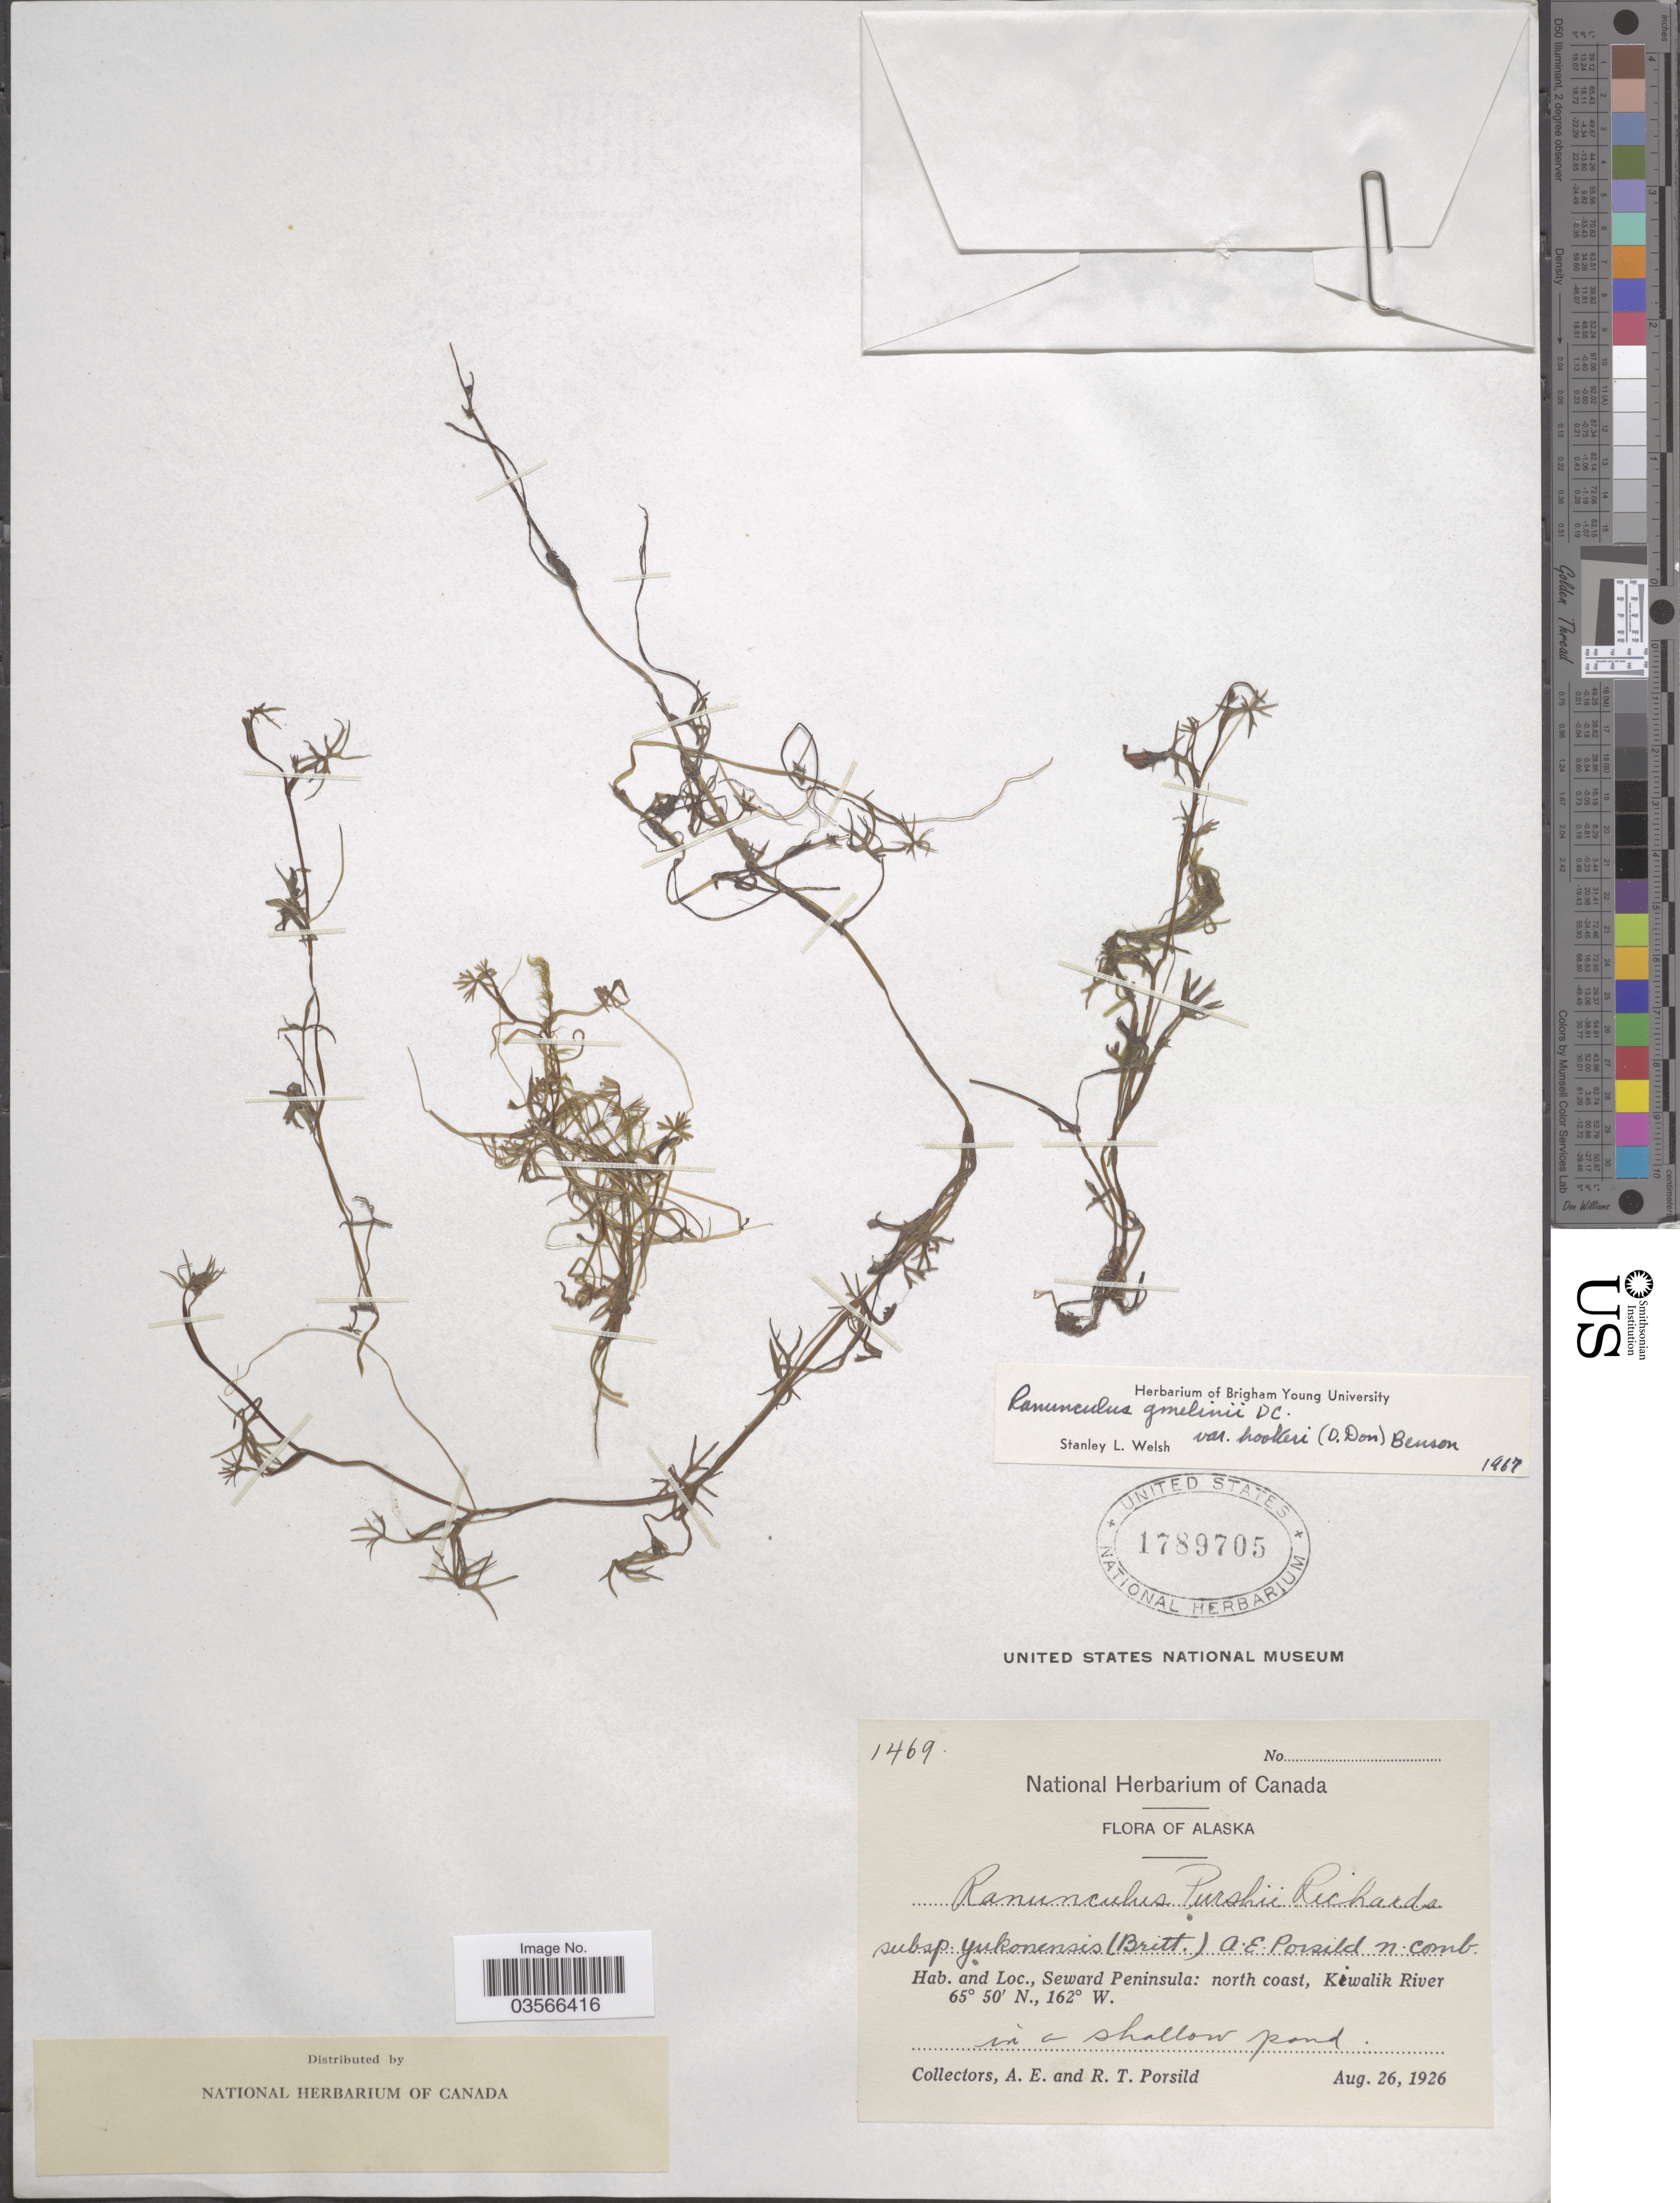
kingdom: Plantae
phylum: Tracheophyta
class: Magnoliopsida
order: Ranunculales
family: Ranunculaceae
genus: Ranunculus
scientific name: Ranunculus gmelinii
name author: DC.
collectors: A. E. Porsild & R. T. Porsild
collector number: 1469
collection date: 1926-08-26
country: United States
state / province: Alaska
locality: Seward Peninsula: north coast, Kiwalik River.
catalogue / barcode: US 1789705